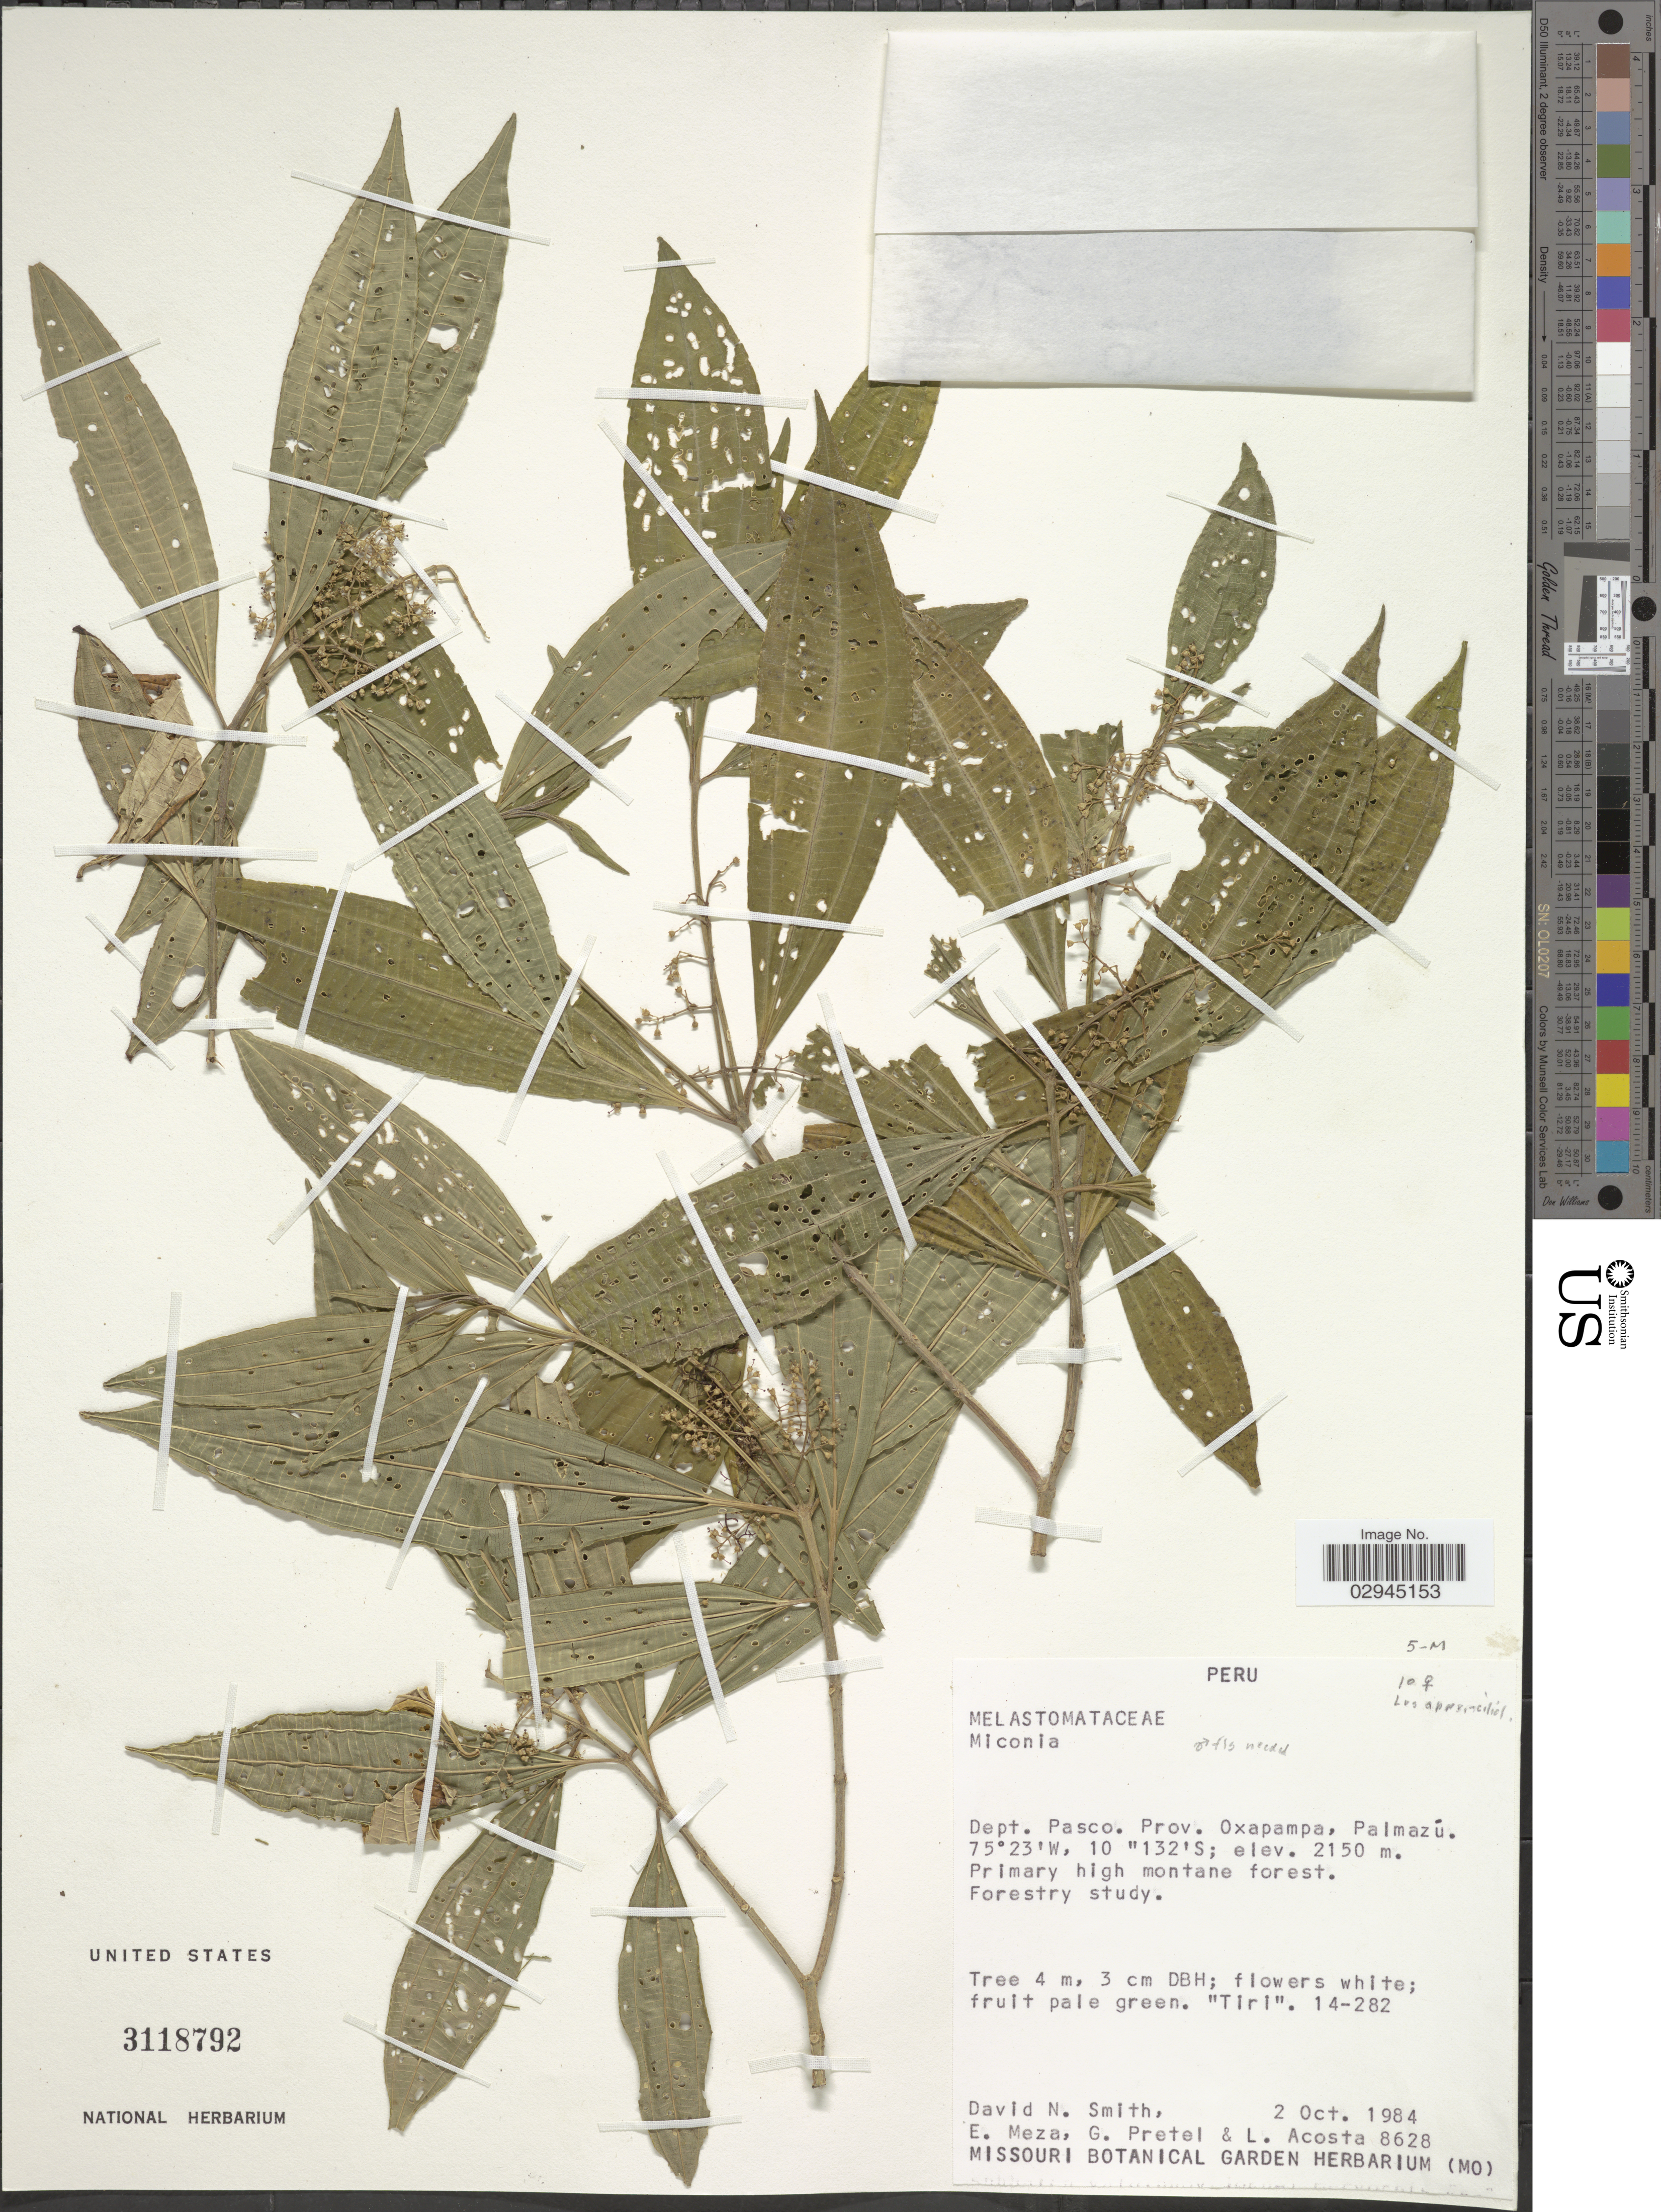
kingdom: Plantae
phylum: Tracheophyta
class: Magnoliopsida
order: Myrtales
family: Melastomataceae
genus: Miconia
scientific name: Miconia sp.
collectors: D. Smith, E. Meza, G. Pretel & L. Acosta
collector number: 8628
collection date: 1984-10-02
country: Peru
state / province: Pasco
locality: Dept. Pasco. Prov. Oxapampa, Palmazú.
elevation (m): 2150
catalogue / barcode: US 3118792